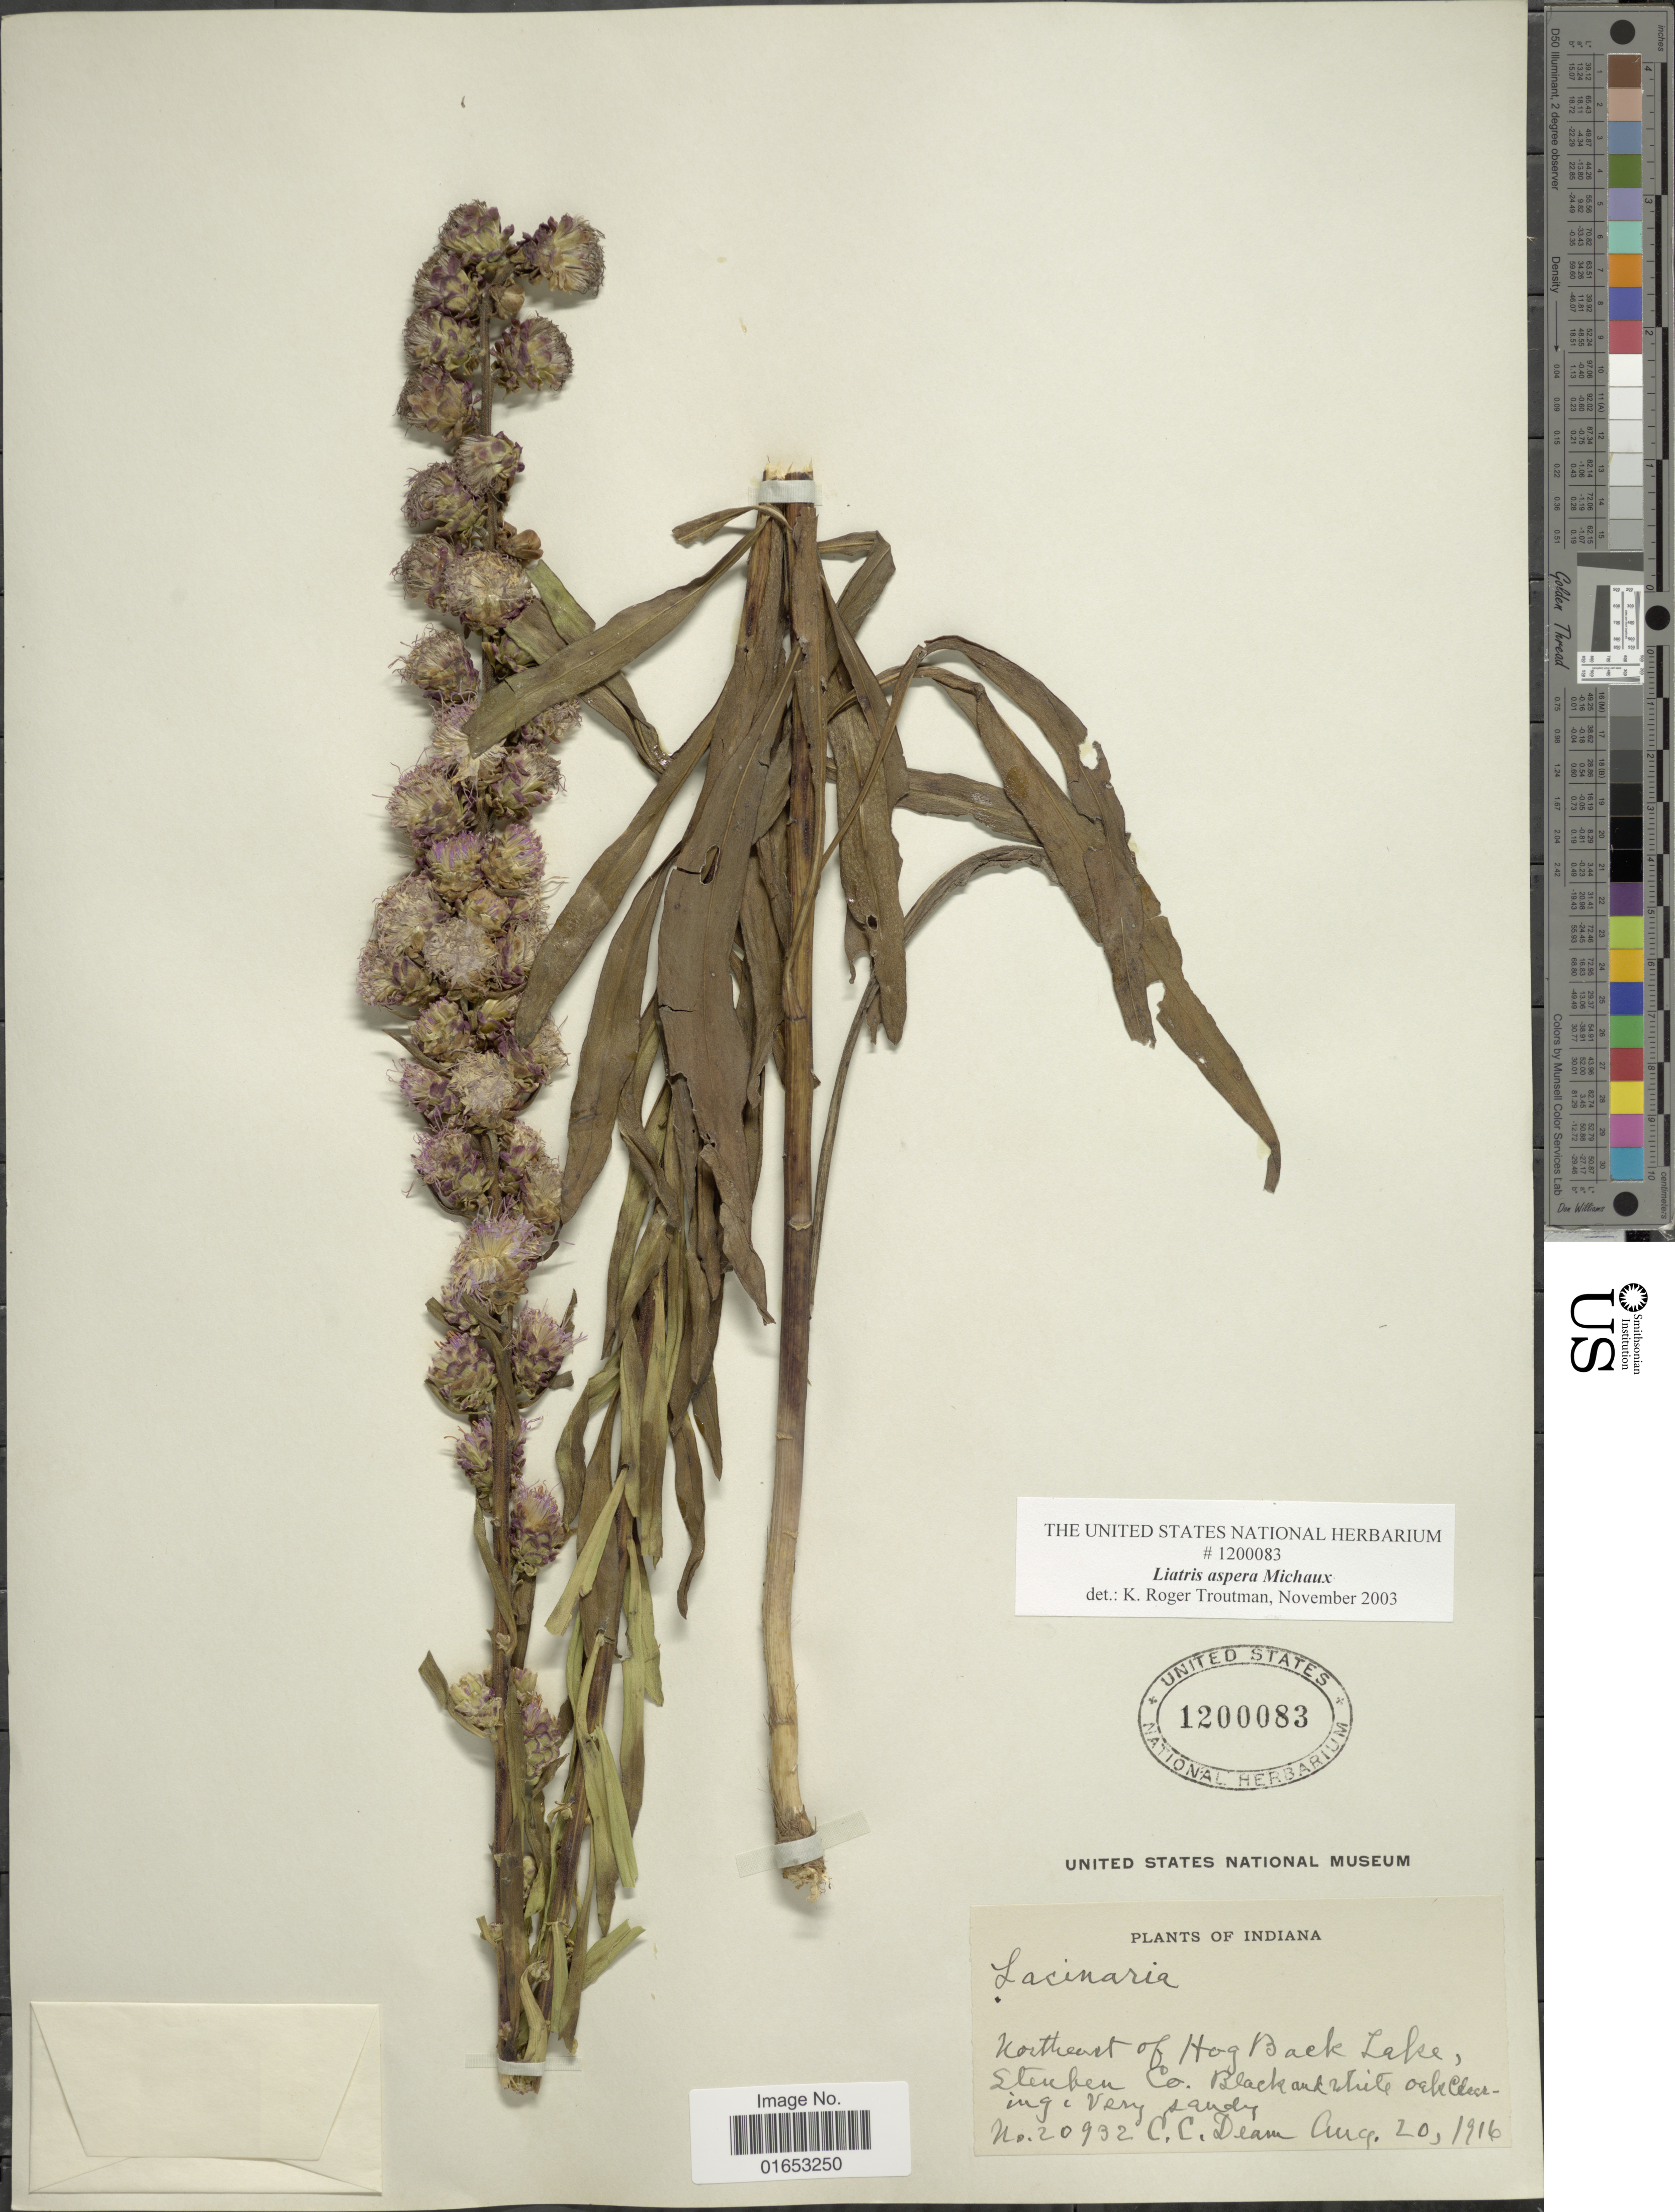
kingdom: Plantae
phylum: Tracheophyta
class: Magnoliopsida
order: Asterales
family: Asteraceae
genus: Liatris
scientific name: Liatris aspera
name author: Michx.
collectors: C. C. Deam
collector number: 20932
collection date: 1916-08-20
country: United States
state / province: Indiana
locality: Northeast of Hog Back Lake, Steuben Co.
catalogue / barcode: US 1200083